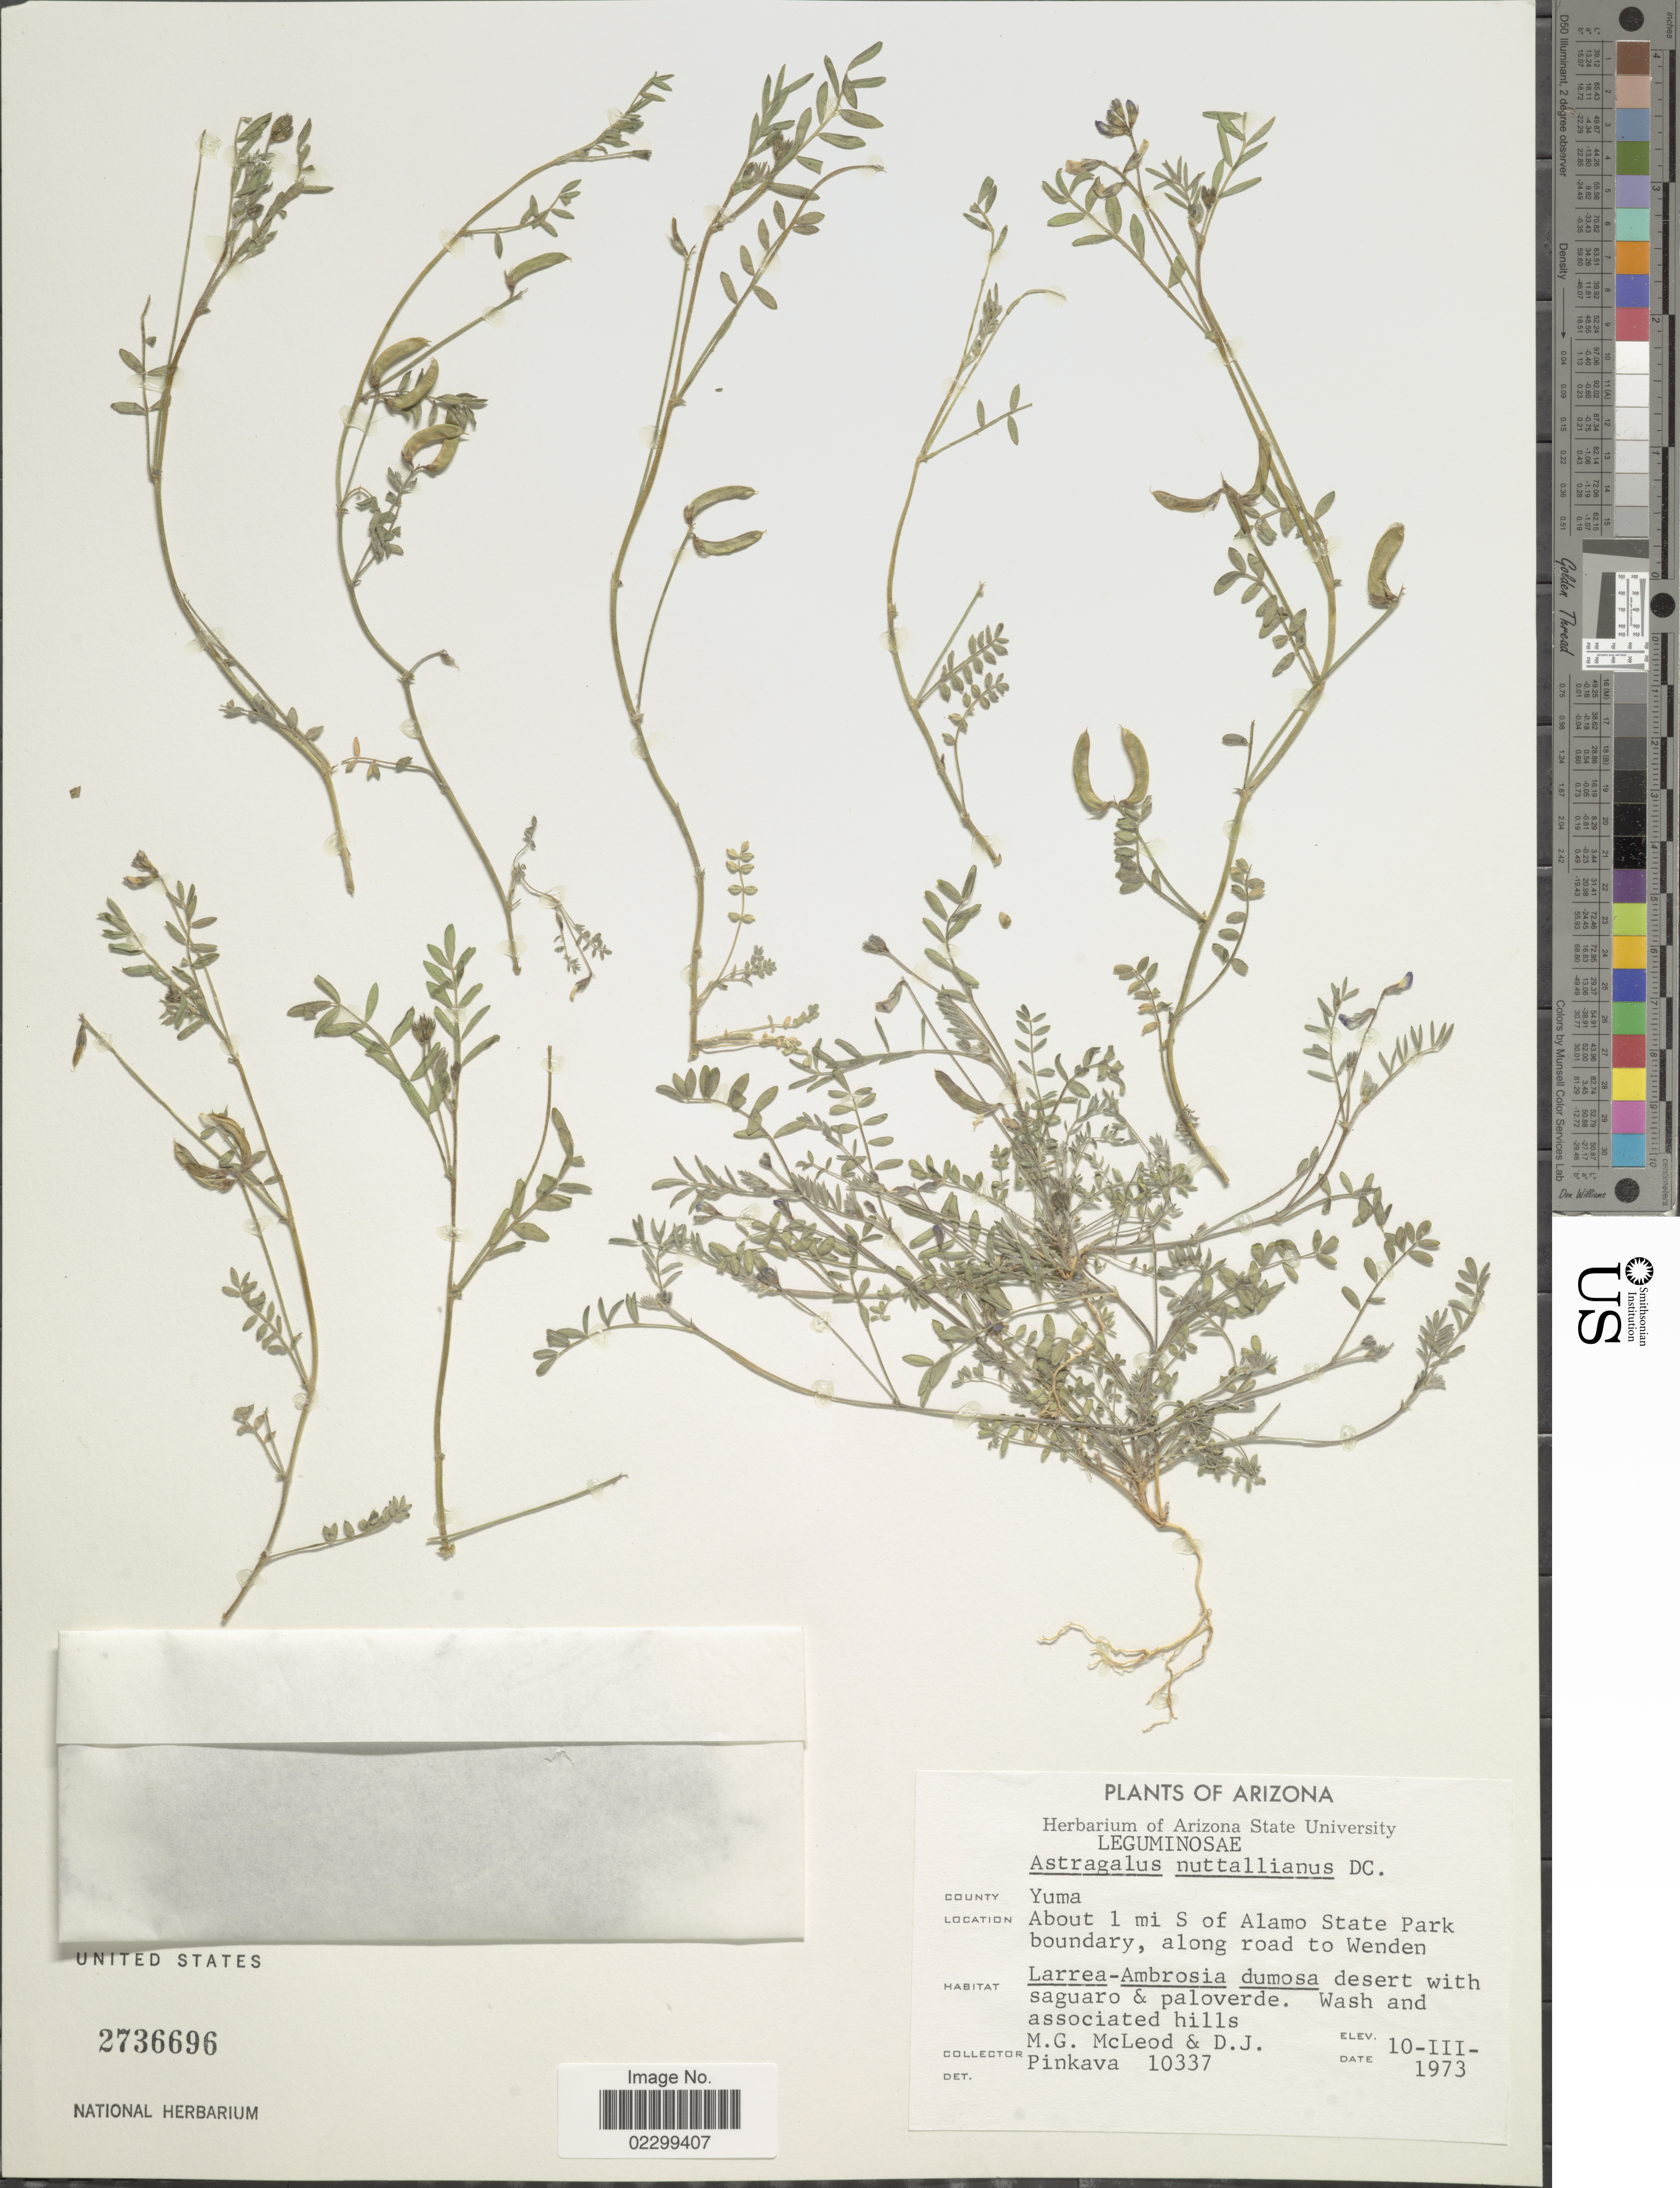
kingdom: Plantae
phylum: Tracheophyta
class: Magnoliopsida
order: Fabales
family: Fabaceae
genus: Astragalus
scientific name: Astragalus nuttallianus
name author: DC.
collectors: M. McLeod & D. J. Pinkava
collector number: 10337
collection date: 1973-03-10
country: United States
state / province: Arizona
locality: County Yuma, About 1 mi S of Alamo State Park boundary, along road to Wenden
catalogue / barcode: US 2736696